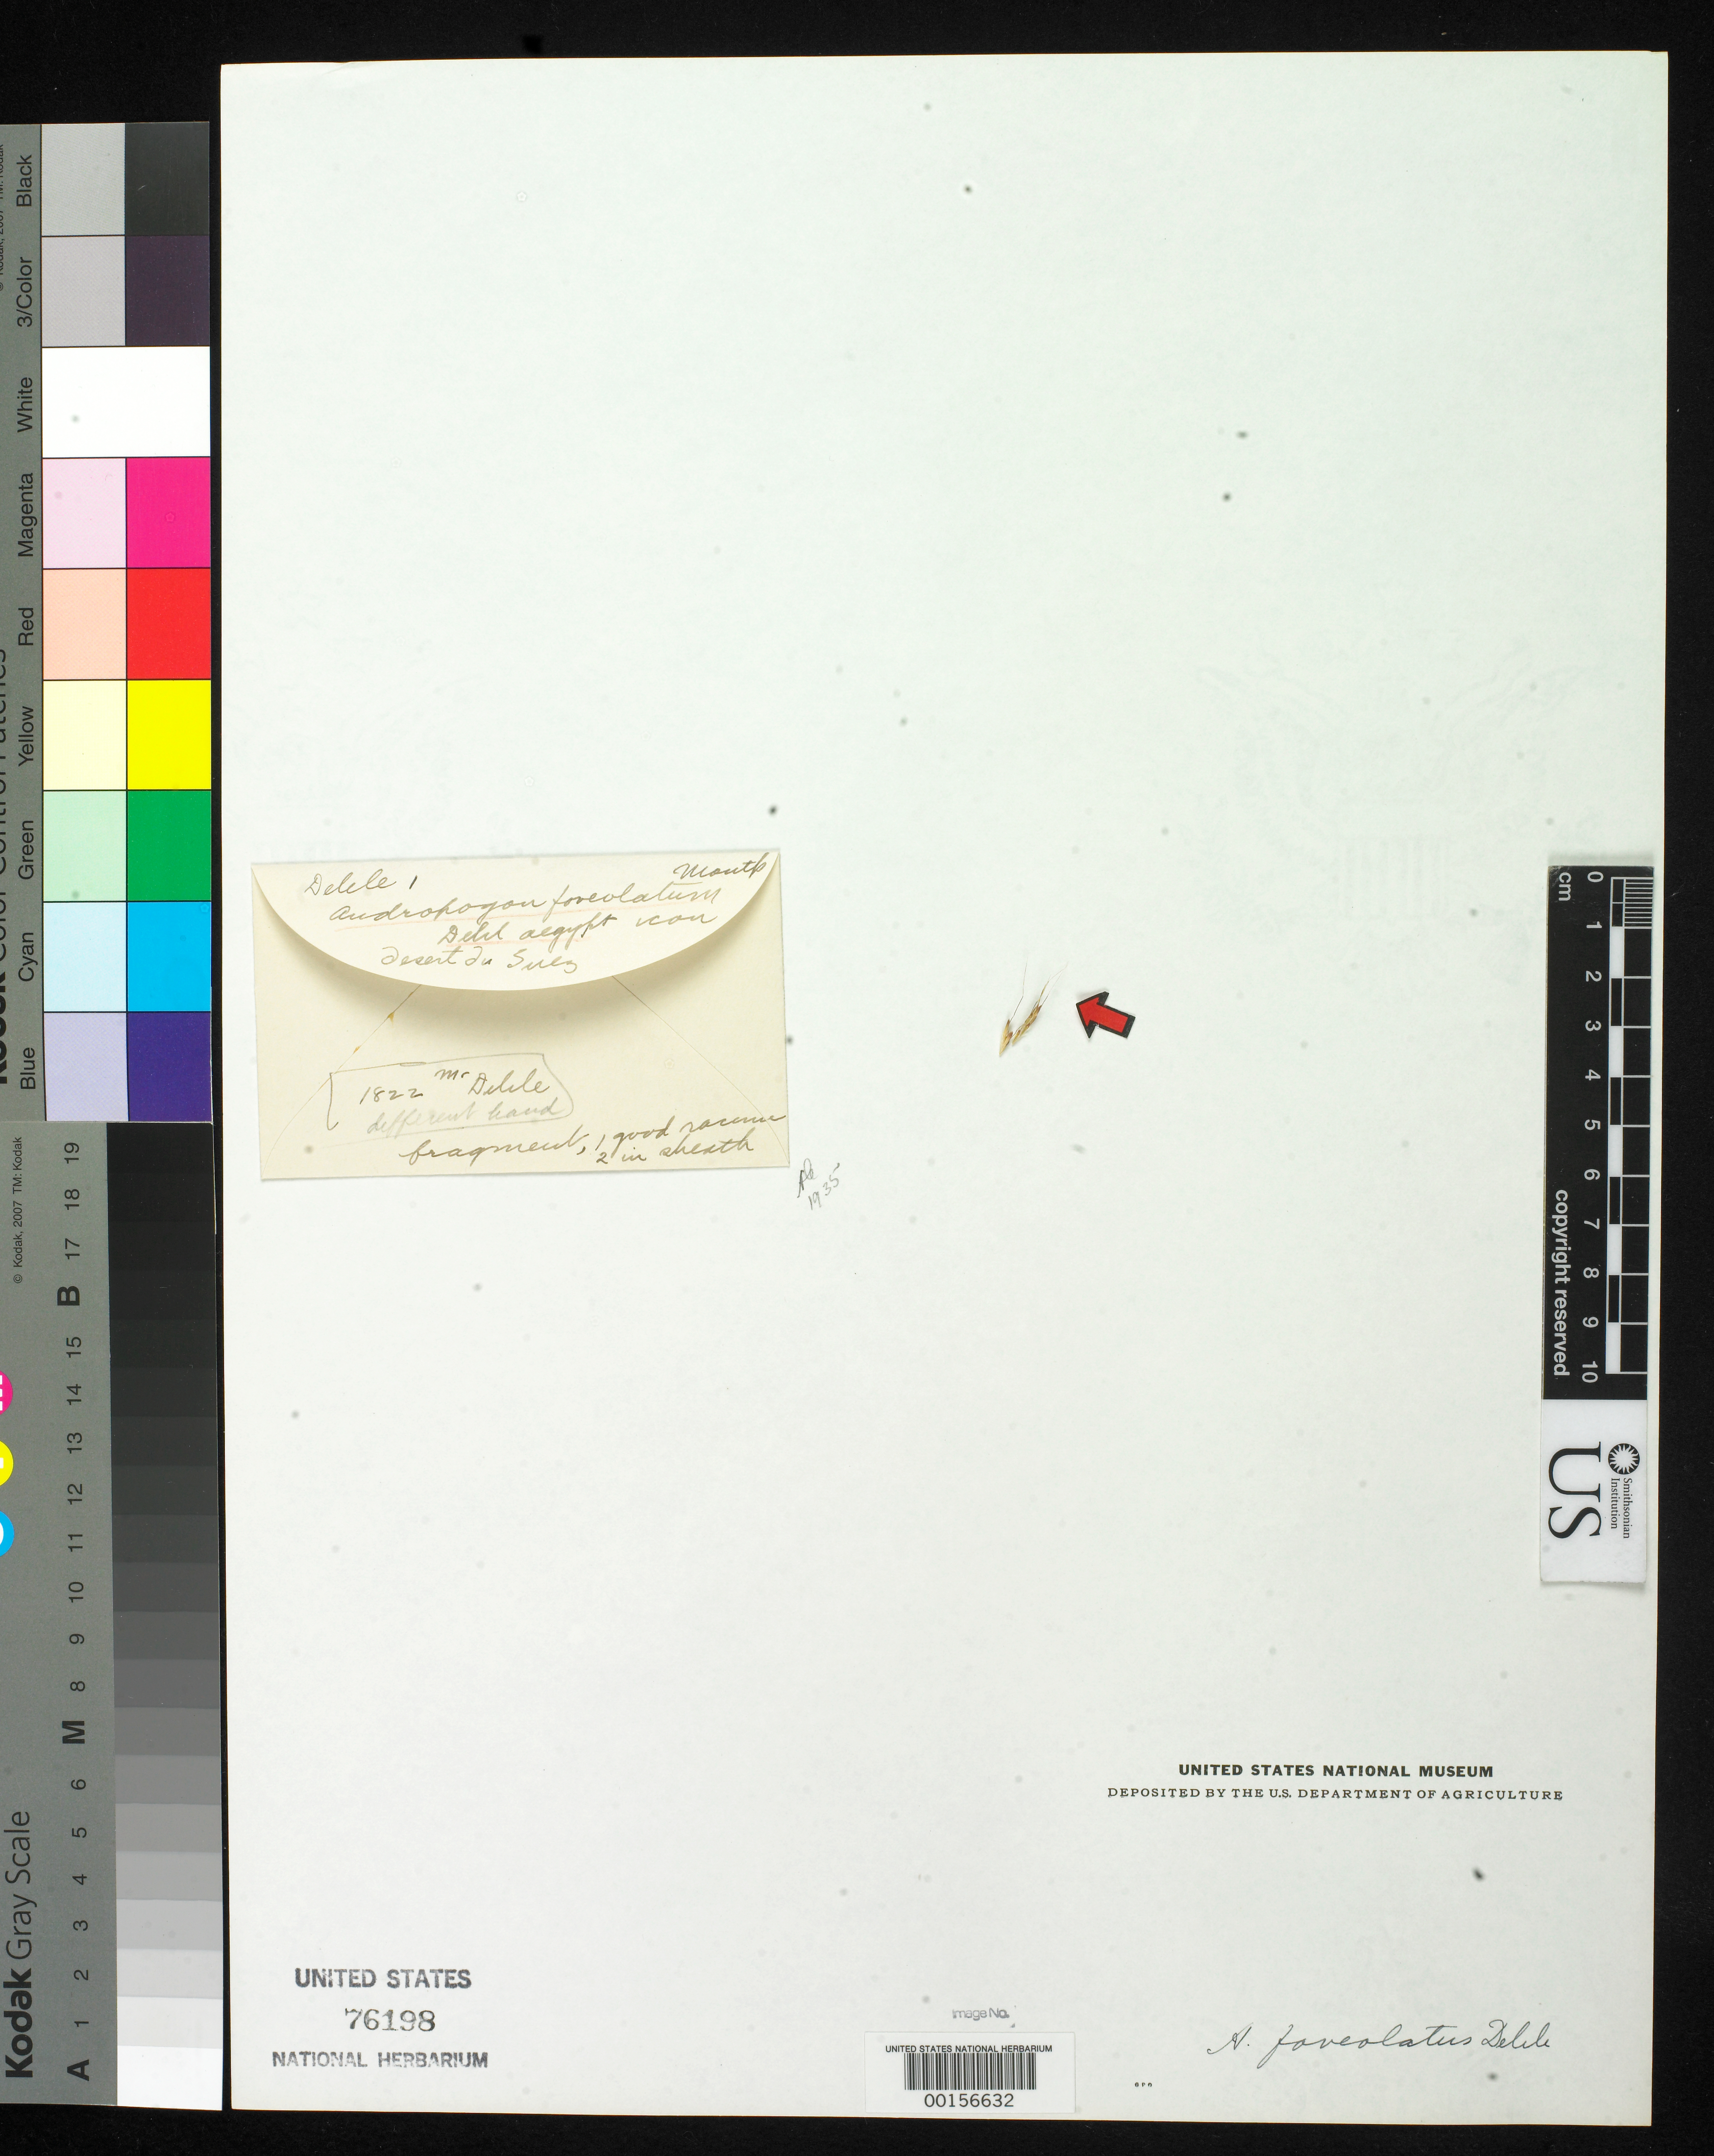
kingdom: Plantae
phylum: Tracheophyta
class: Liliopsida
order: Poales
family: Poaceae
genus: Andropogon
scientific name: Andropogon foveolatus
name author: Delile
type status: Type Fragment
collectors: A. Delile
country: Egypt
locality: Suez Desert.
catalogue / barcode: US 76198